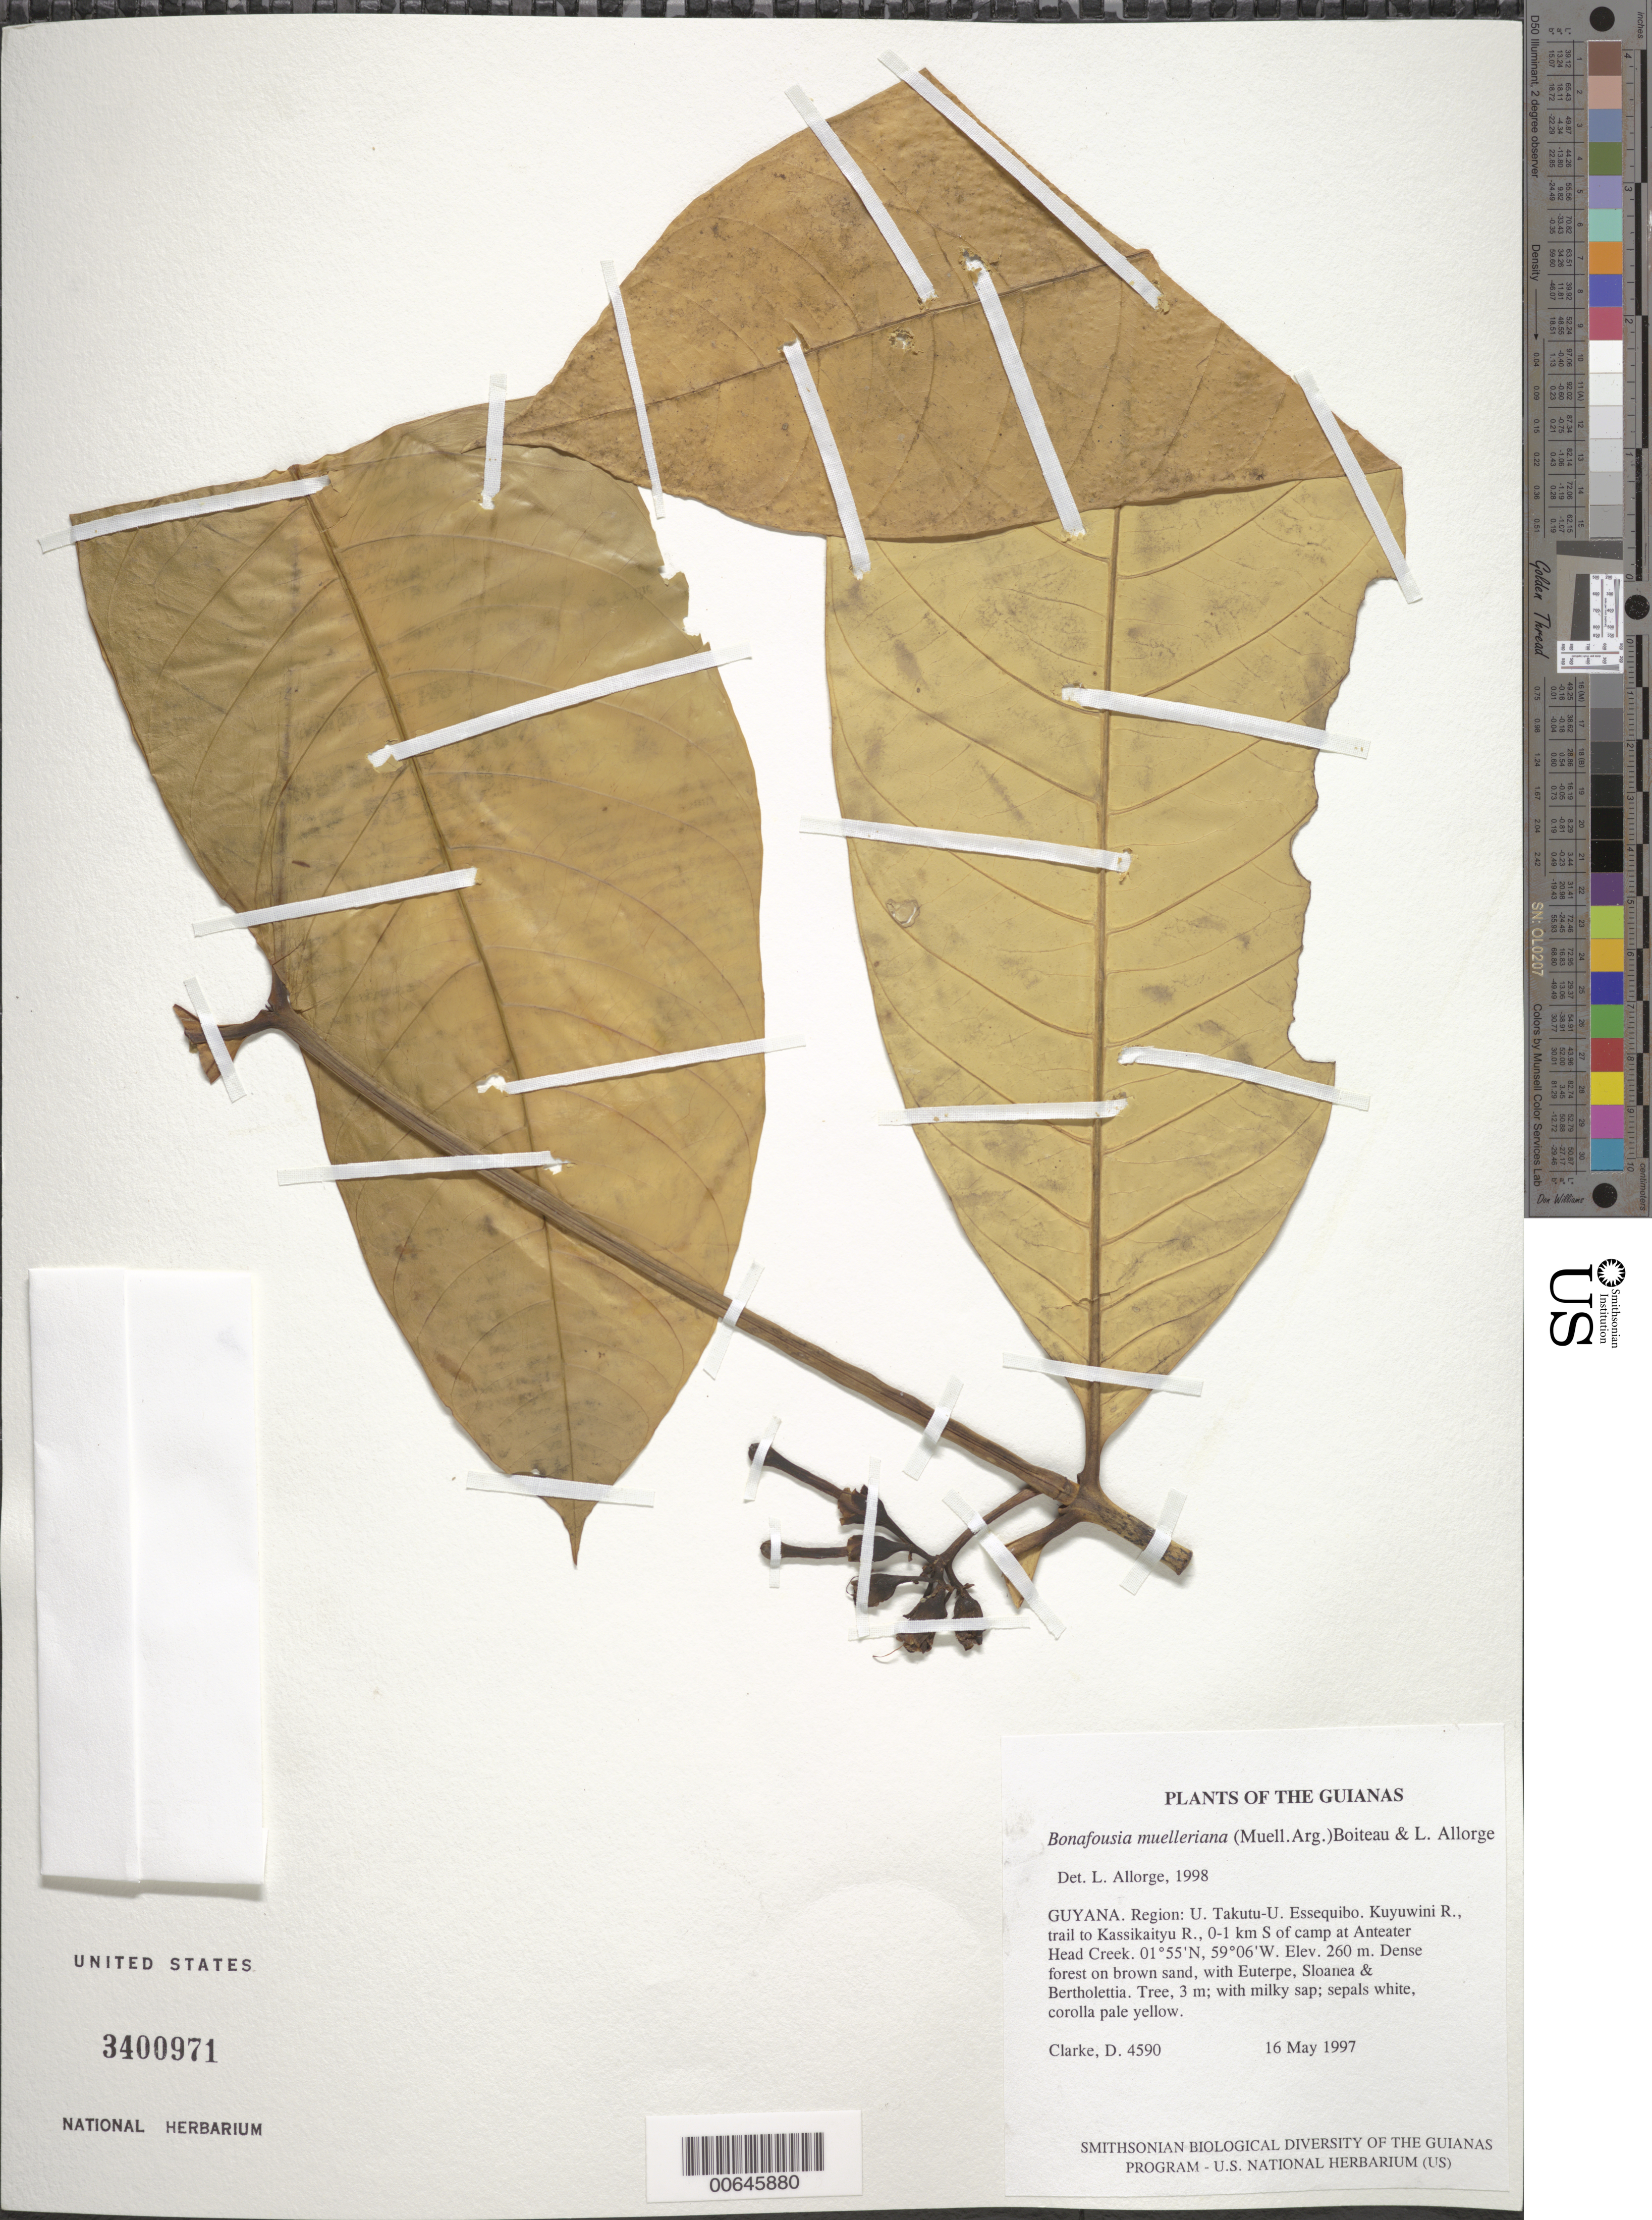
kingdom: Plantae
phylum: Tracheophyta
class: Magnoliopsida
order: Gentianales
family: Apocynaceae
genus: Bonafousia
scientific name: Bonafousia muelleriana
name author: (Mart. ex Müll. Arg.) Boiteau & L. Allorge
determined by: Allorge, L.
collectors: H. D. Clarke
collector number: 4590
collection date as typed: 16 May 1997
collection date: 1997-05-16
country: Guyana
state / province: U. Takutu-U. Essequibo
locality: Kuyuwini R., trail to Kassikaityu R., 0-1 km S of camp at Anteater Head Creek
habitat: Dense forest on brown sand, with Euterpe, Sloanea & Bertholettia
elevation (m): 260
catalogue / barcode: US 3400971